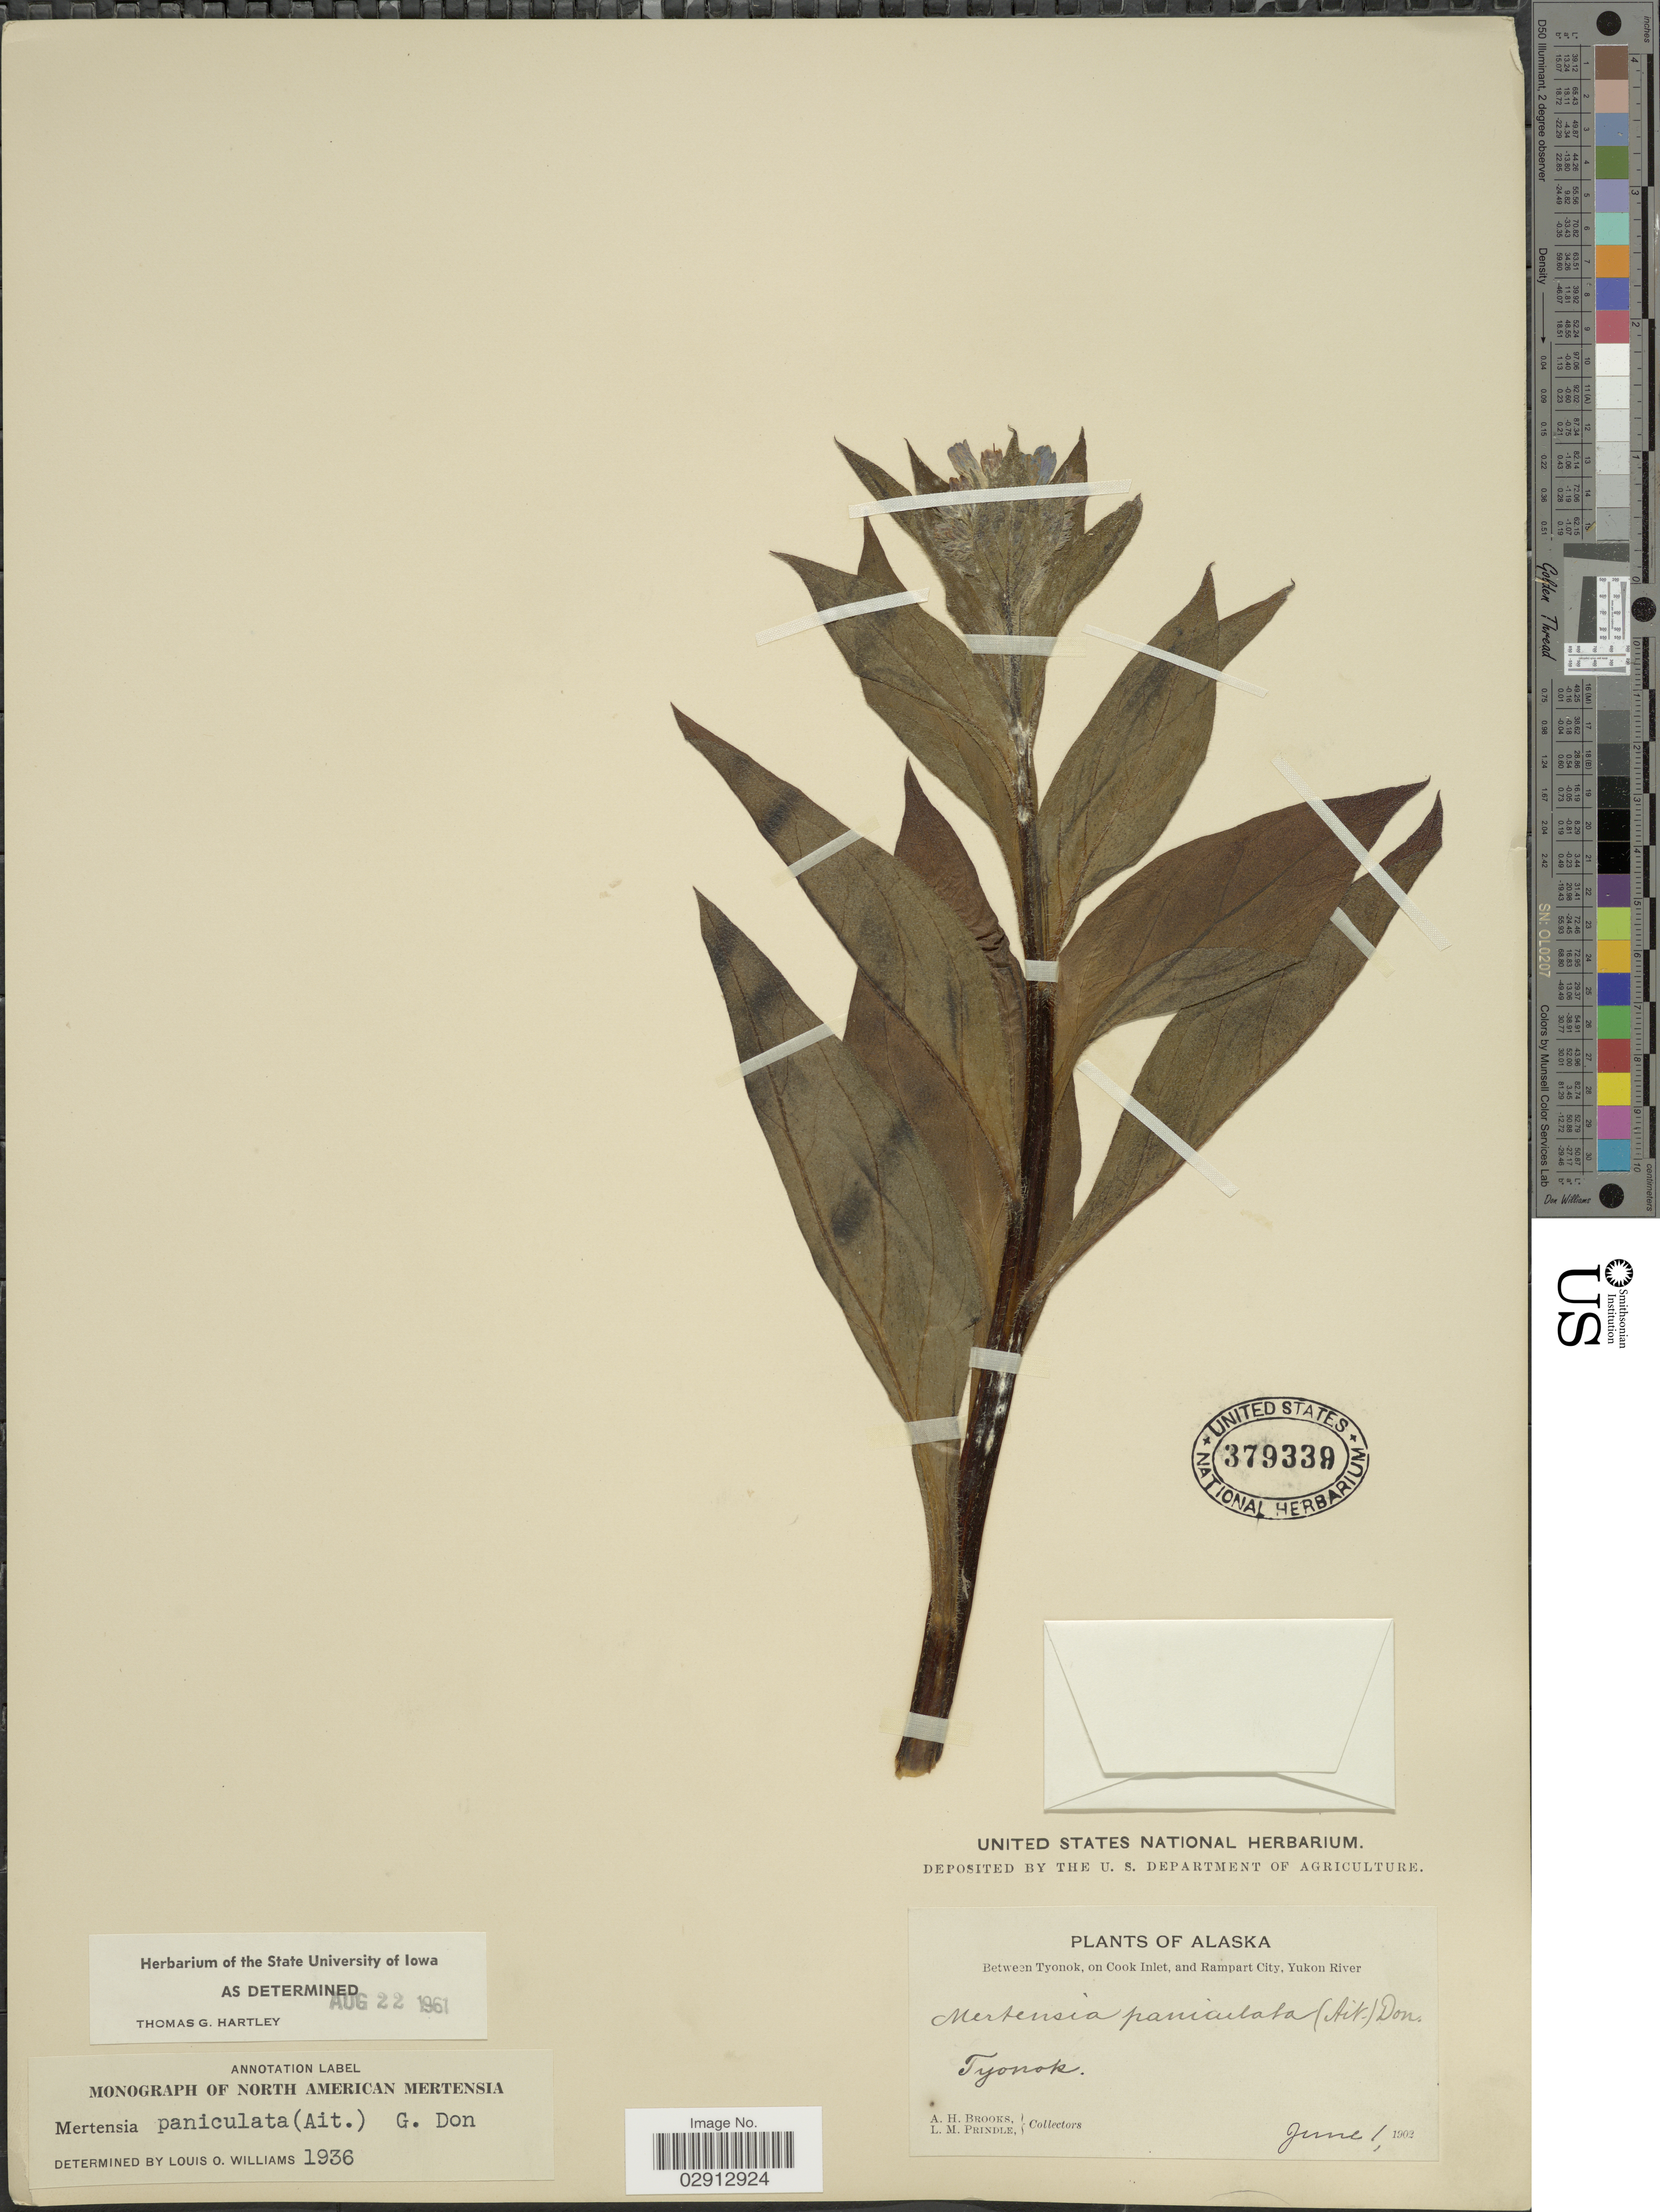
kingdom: Plantae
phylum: Tracheophyta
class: Magnoliopsida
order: Boraginales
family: Boraginaceae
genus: Mertensia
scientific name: Mertensia paniculata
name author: (Aiton) G. Don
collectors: A. Brooks & L. Prindle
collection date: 1902-06-01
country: United States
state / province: Alaska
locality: Between Tyonok, on Cook Inlet, and Rampart City, Yukon River. Tyonok.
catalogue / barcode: US 379339